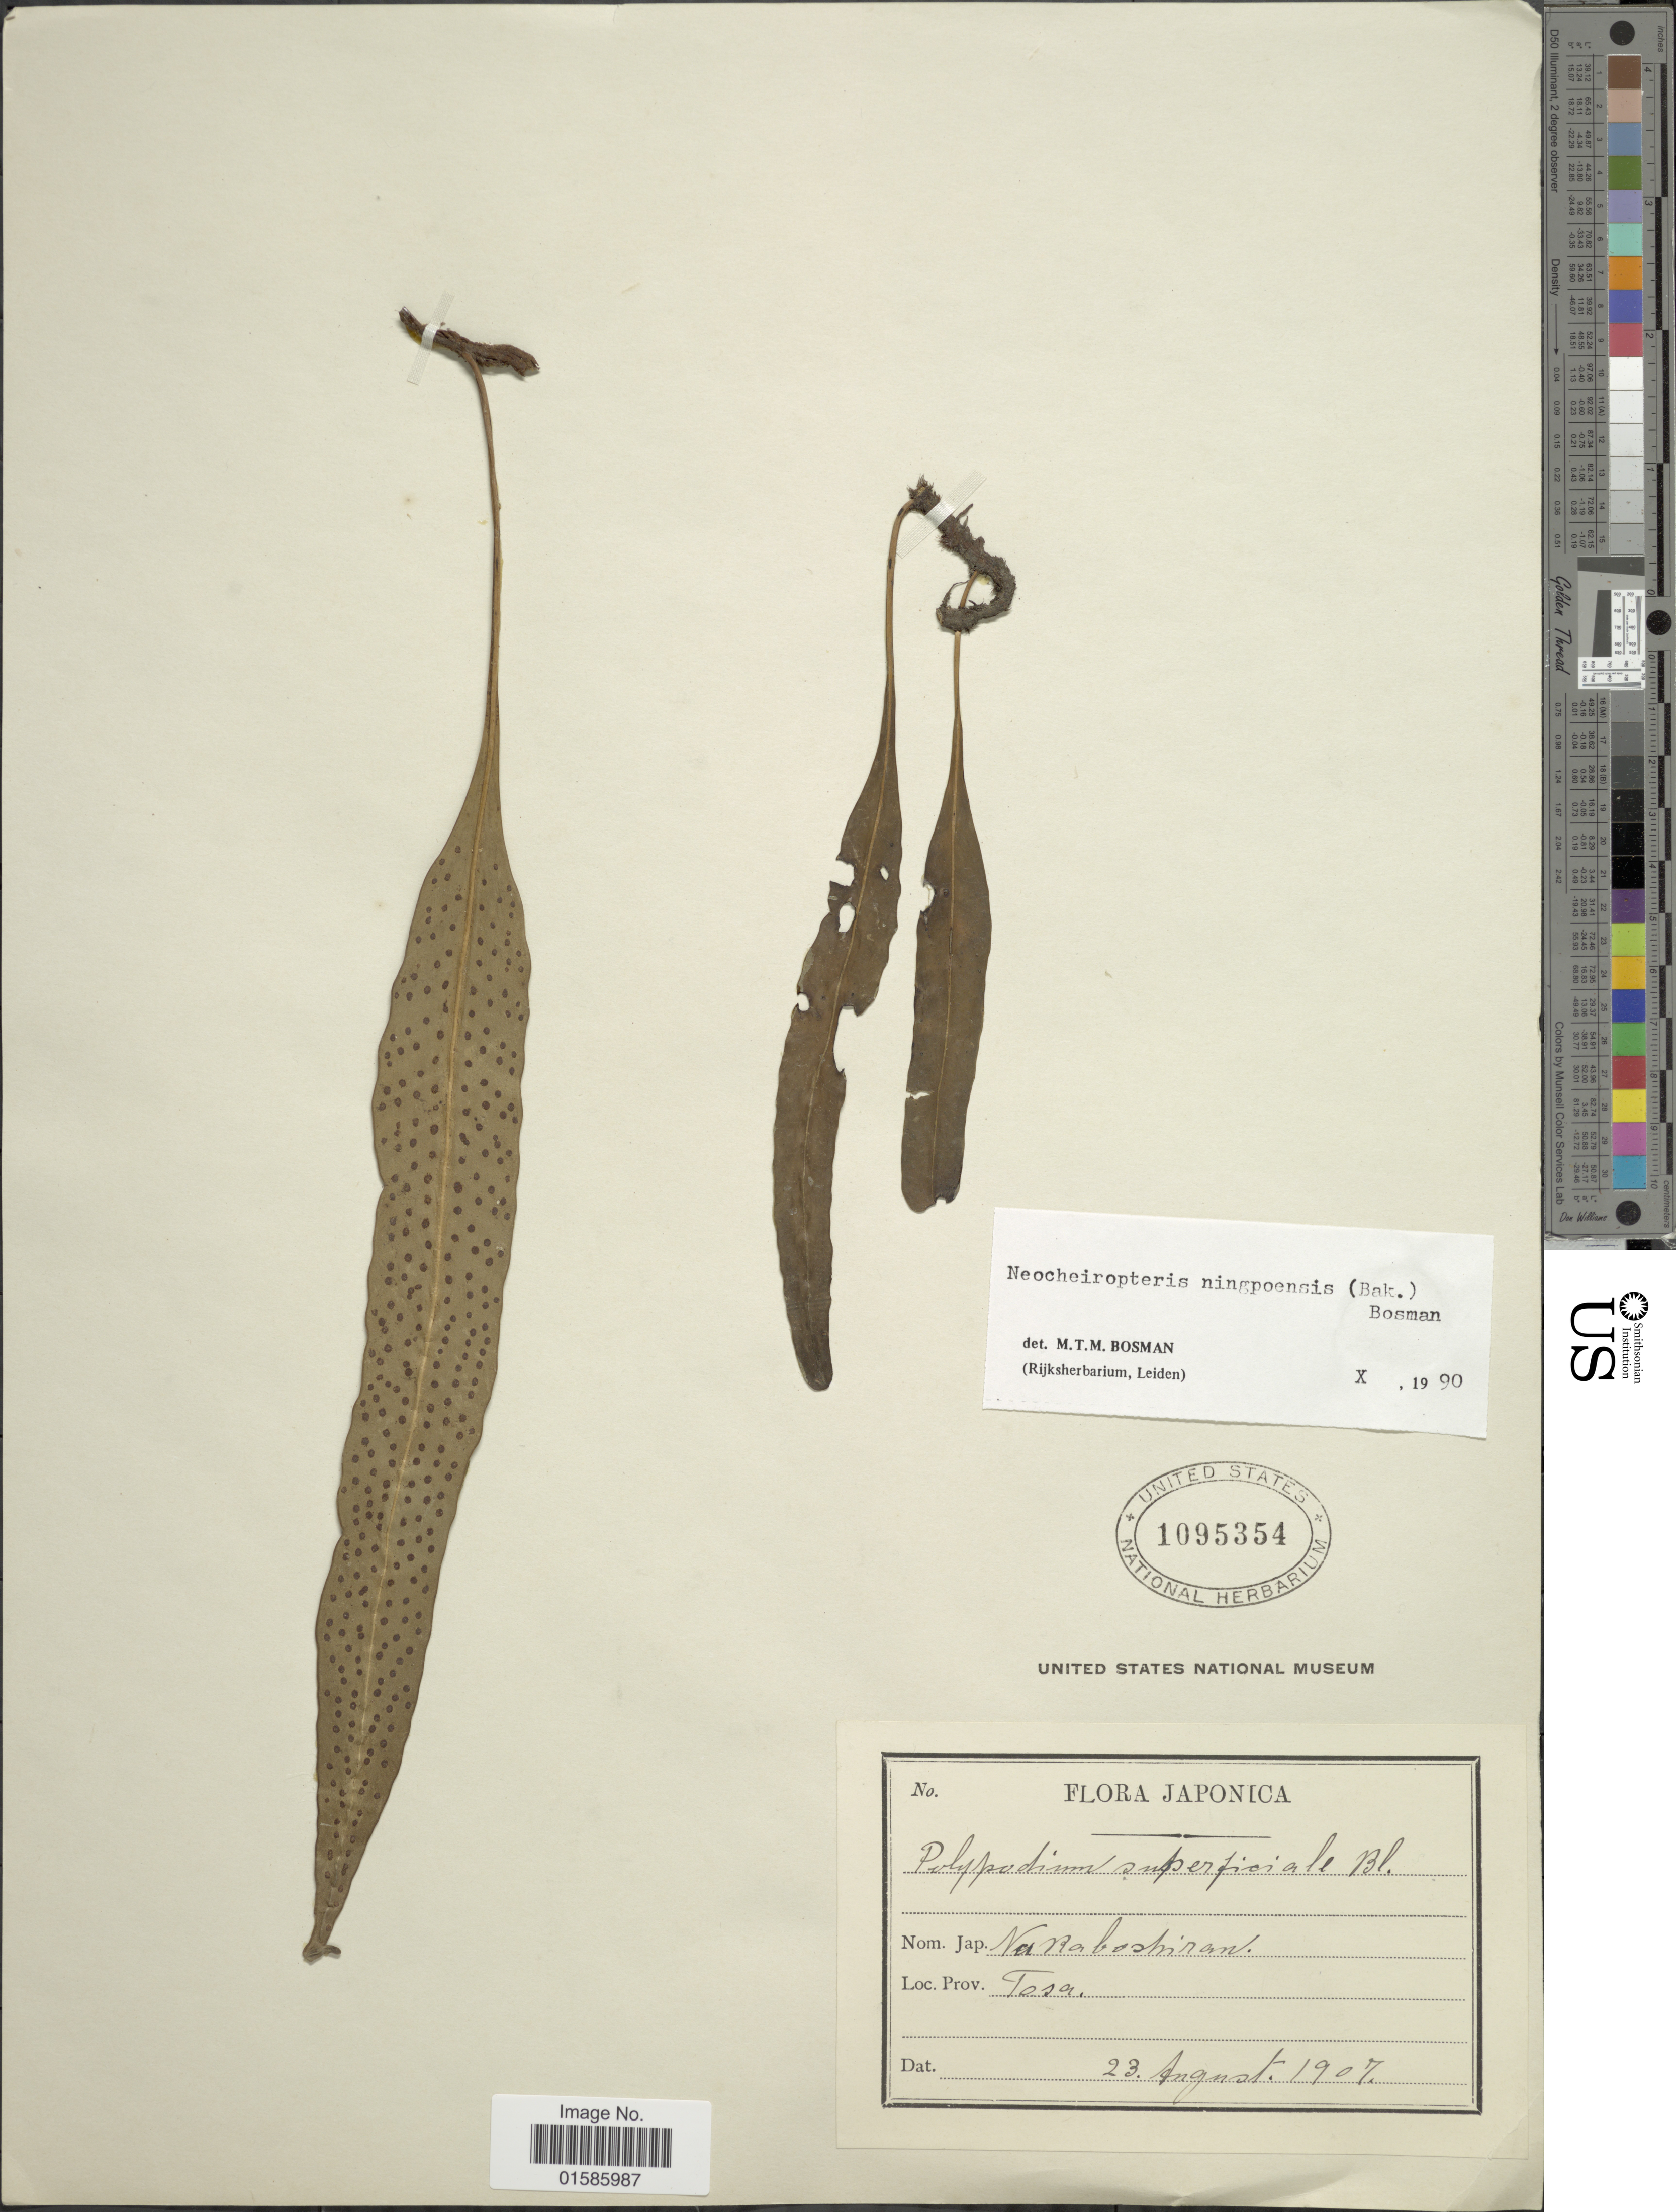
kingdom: Plantae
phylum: Tracheophyta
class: Polypodiopsida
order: Polypodiales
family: Polypodiaceae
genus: Microsorum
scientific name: Microsorum ningpoensis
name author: (Baker)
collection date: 1907-08-23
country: Japan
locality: Tosa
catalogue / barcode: US 1095354